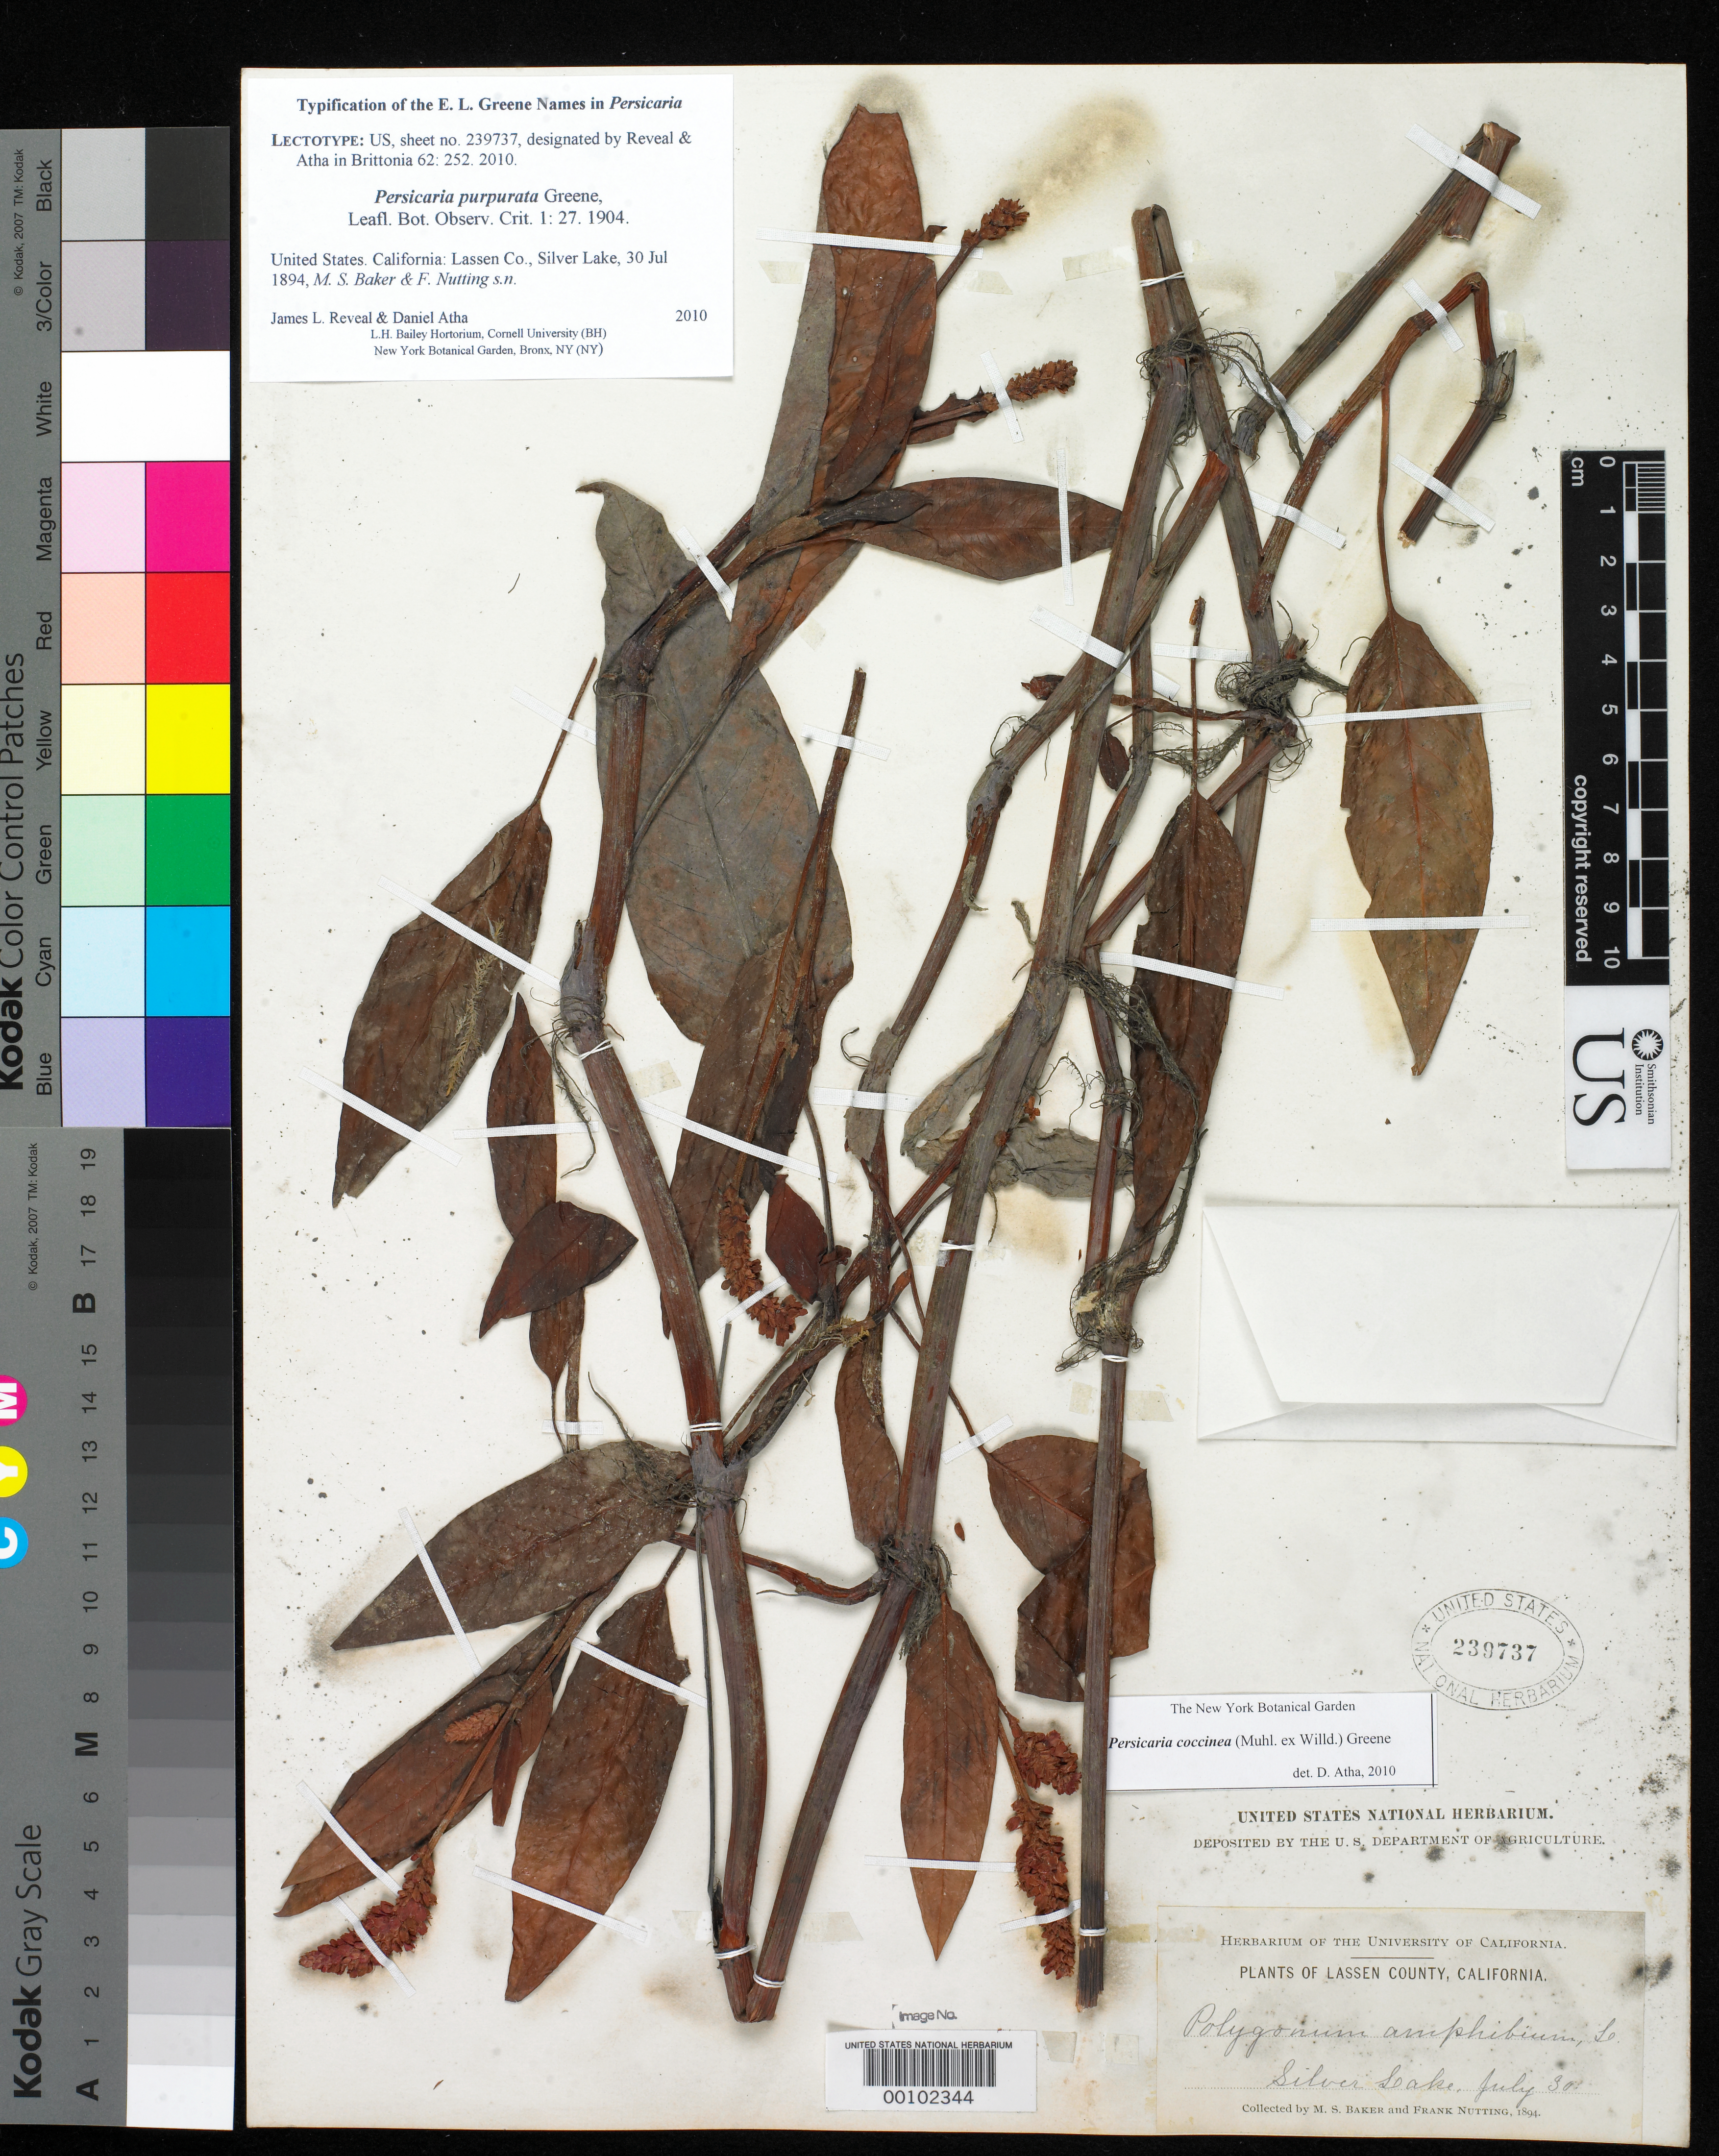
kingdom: Plantae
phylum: Tracheophyta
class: Magnoliopsida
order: Caryophyllales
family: Polygonaceae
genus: Persicaria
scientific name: Persicaria purpurata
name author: Greene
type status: Lectotype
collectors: M. S. Baker & F. Nutting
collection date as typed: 30 Jul 1894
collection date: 1894-07-30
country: United States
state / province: California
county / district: Lassen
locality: Lassen County, Silver Lake.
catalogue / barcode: US 239737